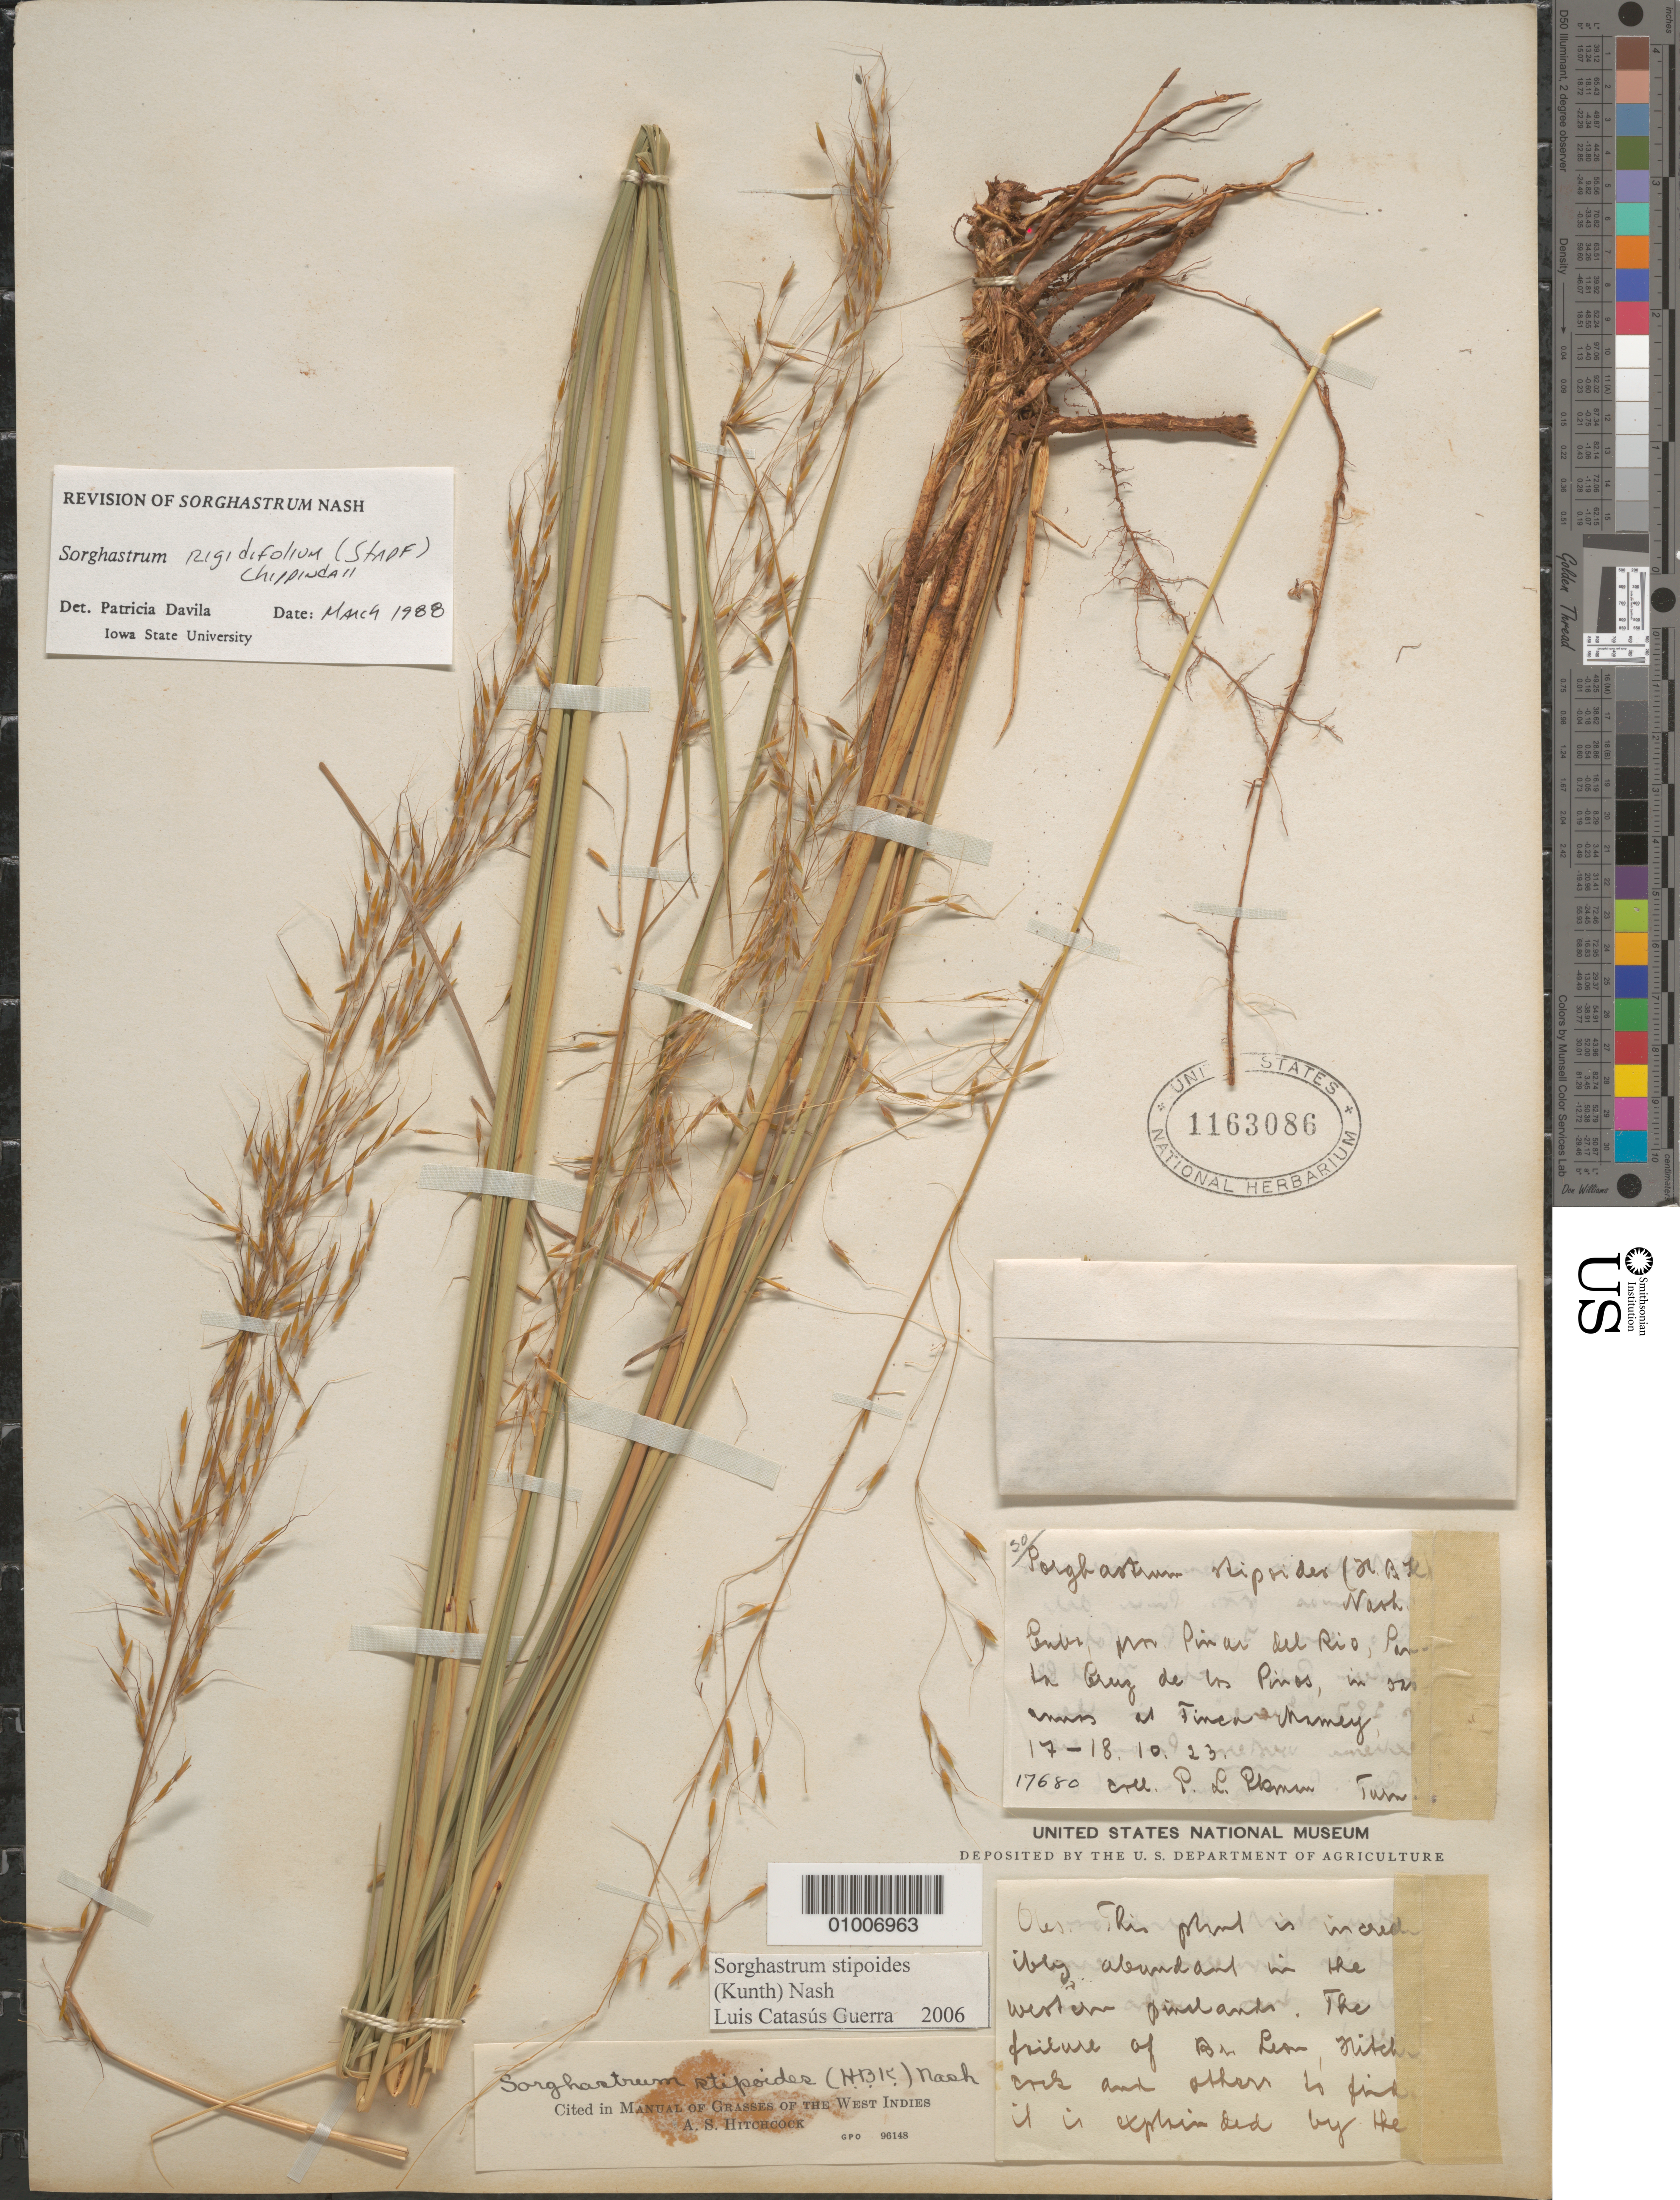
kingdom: Plantae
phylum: Tracheophyta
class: Liliopsida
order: Poales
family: Poaceae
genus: Sorghastrum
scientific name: Sorghastrum stipoides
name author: (Kunth) Nash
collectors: A. S. Hitchcock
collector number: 17680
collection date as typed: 17 Oct 1923 to 18 Oct 1923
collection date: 1923-10-17/1923-10-18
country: Cuba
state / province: Pinar del Rio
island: Cuba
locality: Pinar del Rio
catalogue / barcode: US 1163086